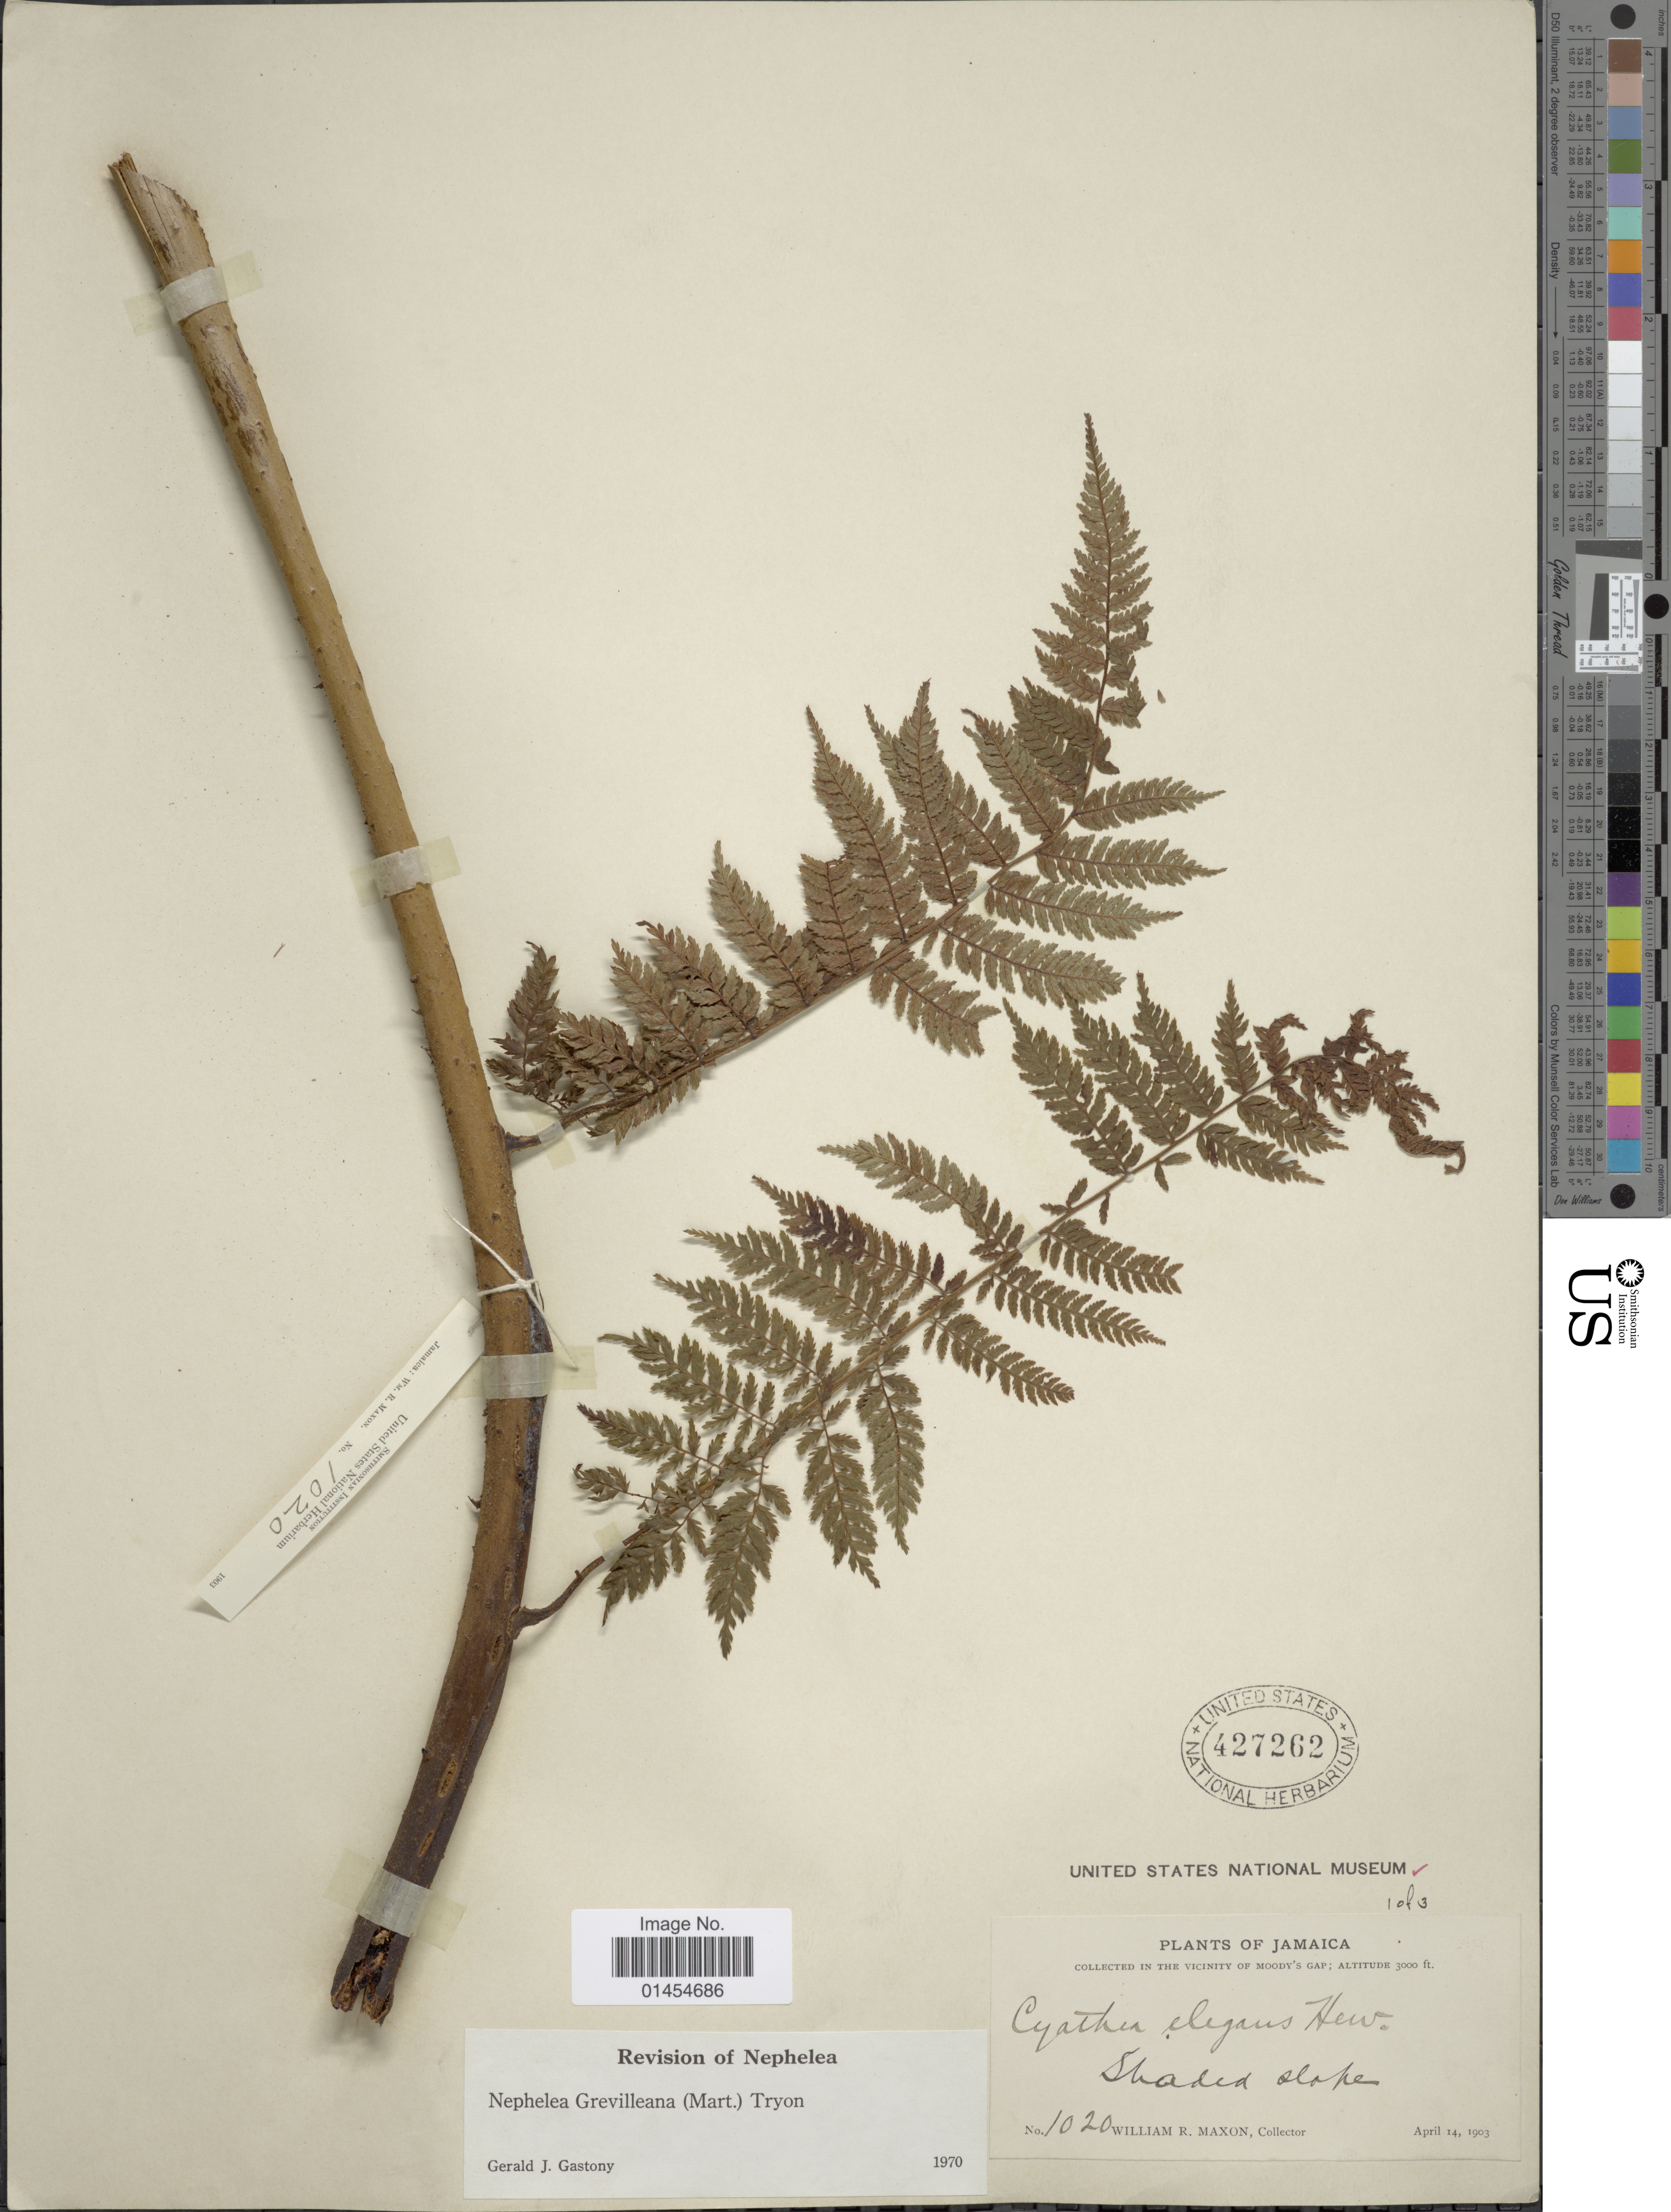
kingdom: Plantae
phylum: Tracheophyta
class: Polypodiopsida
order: Cyatheales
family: Cyatheaceae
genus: Alsophila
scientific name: Alsophila grevilleana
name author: (Mart.) D.S. Conant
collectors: W. R. Maxon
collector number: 1020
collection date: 1903-04-14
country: Jamaica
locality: Collected in the Vicinity of Moody's Gap. Shaded slope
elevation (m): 914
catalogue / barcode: US 427262